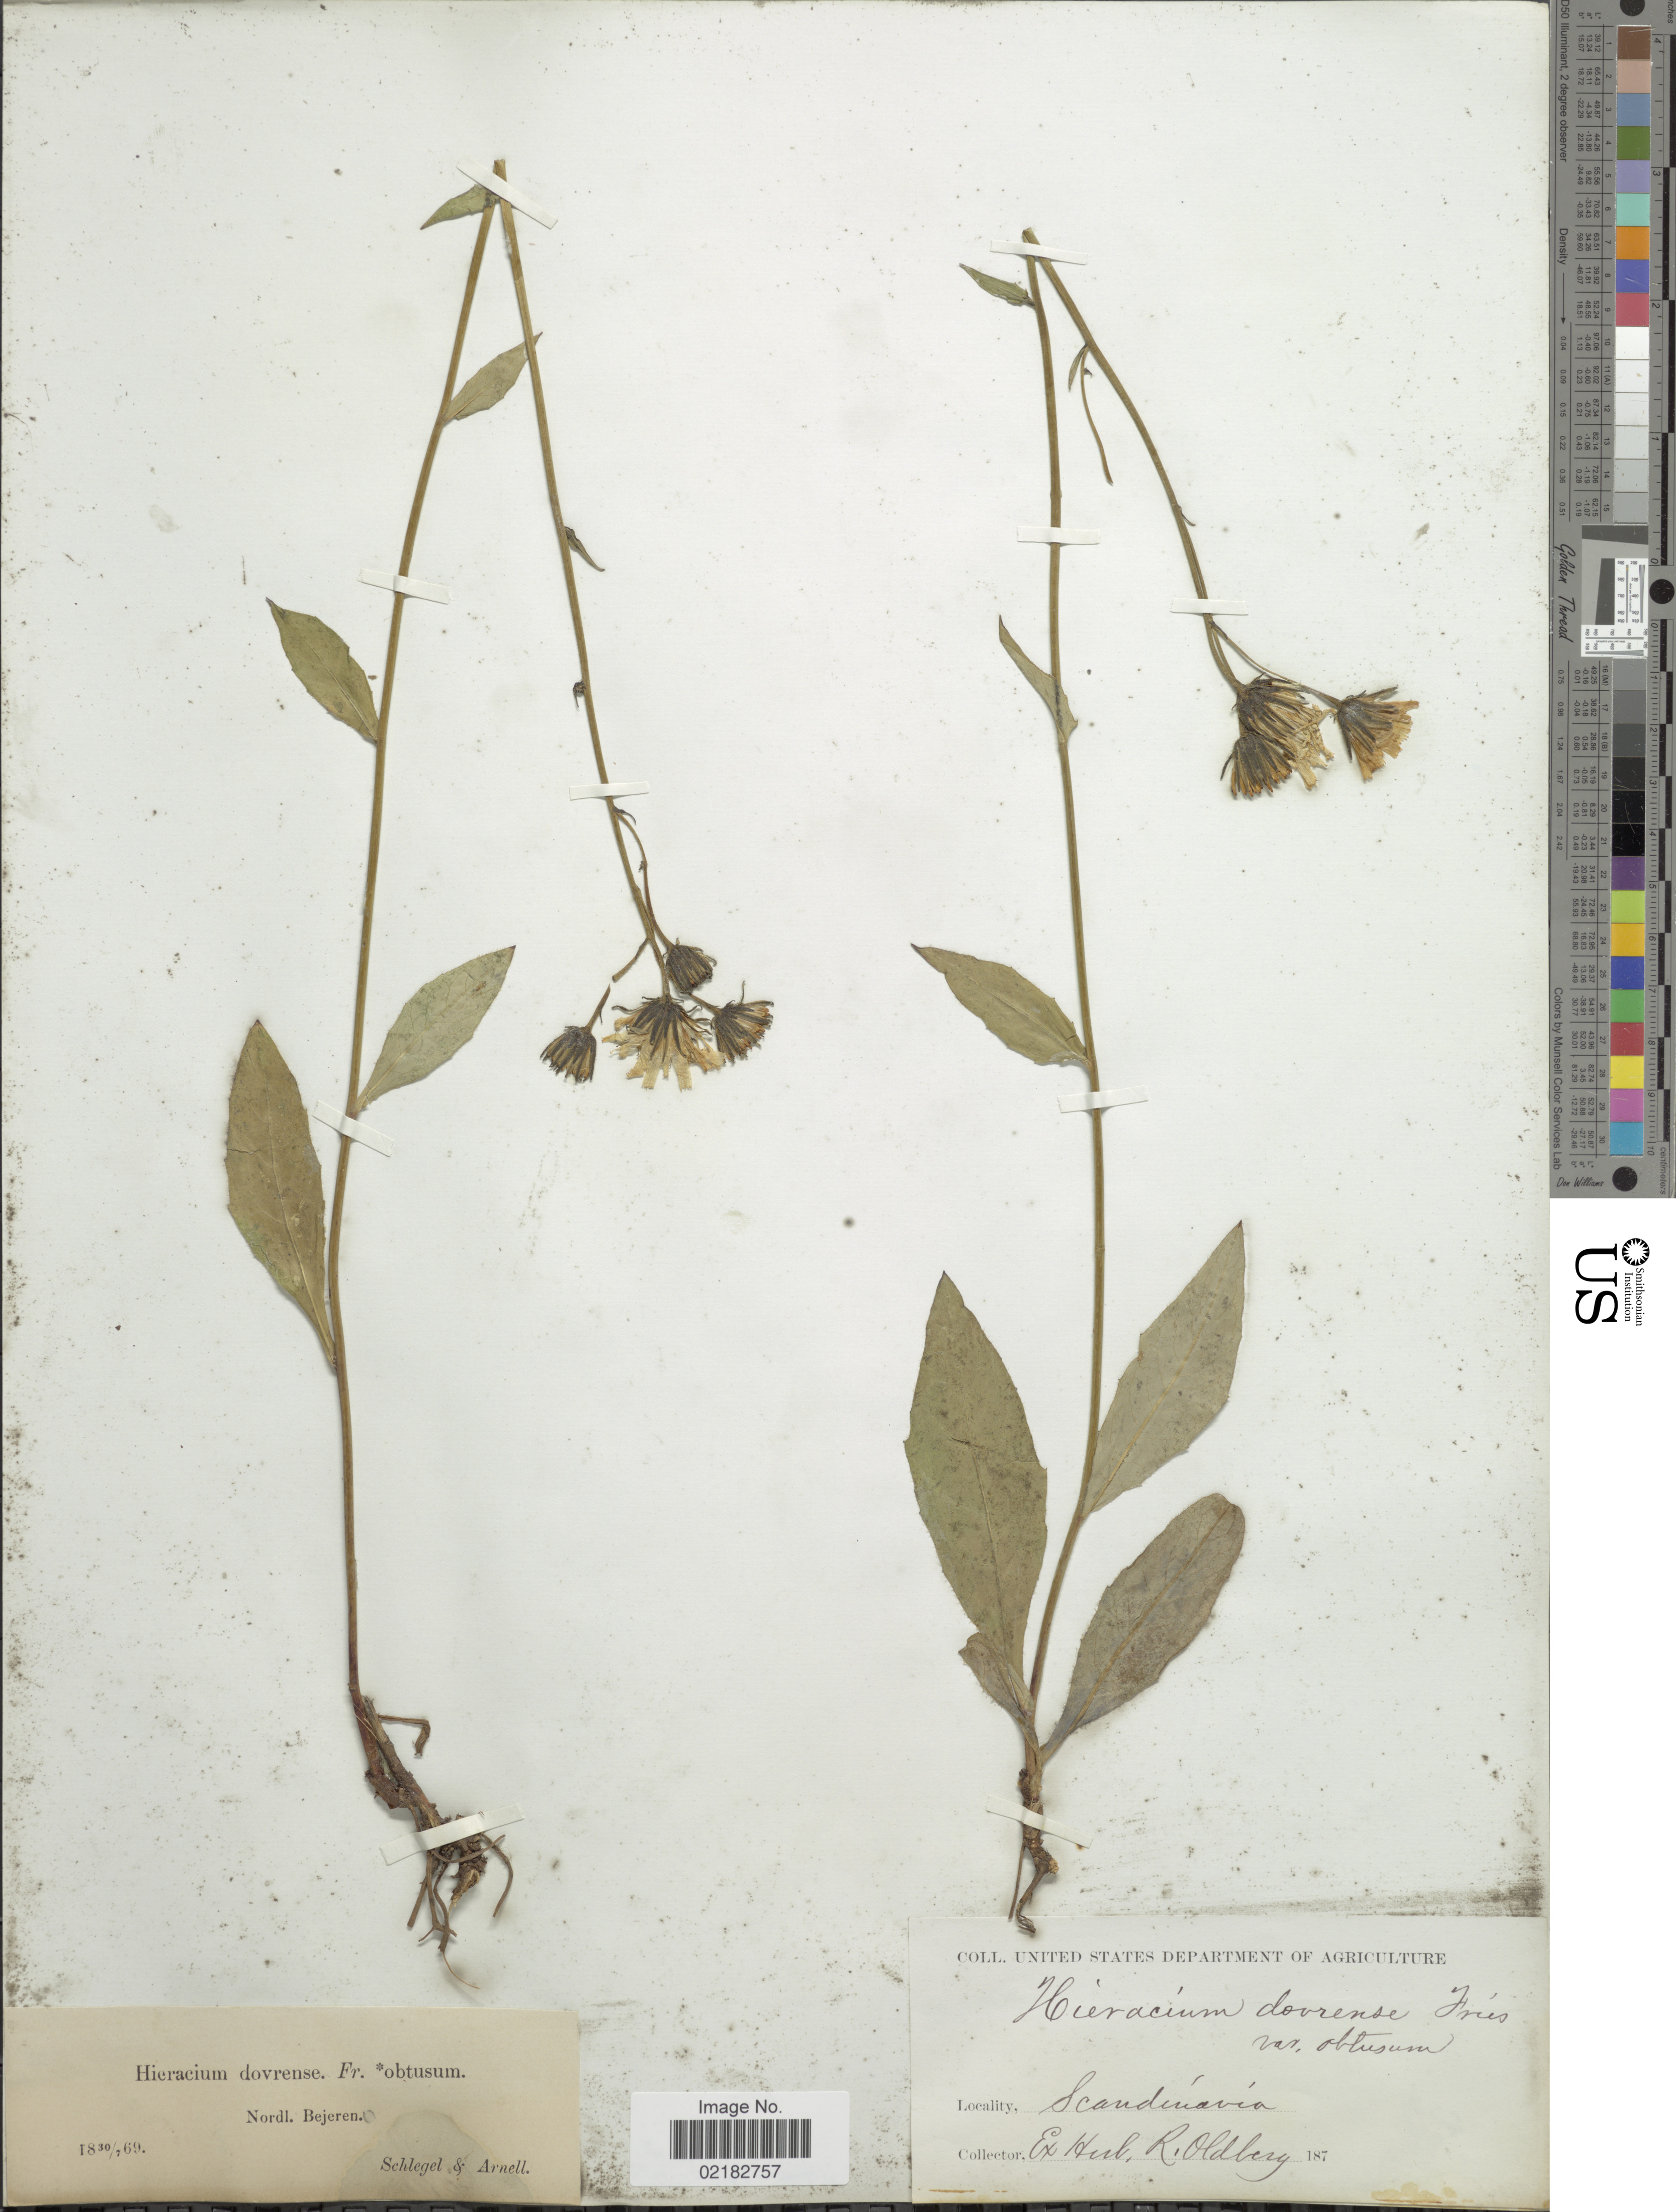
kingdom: Plantae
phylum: Tracheophyta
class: Magnoliopsida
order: Asterales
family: Asteraceae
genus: Hieracium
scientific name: Hieracium dovrense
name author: Fr.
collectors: Schlegel & Arnell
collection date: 1869-07-30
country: Norway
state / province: Nordland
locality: Nordl.Bejeren. Scandinavia.